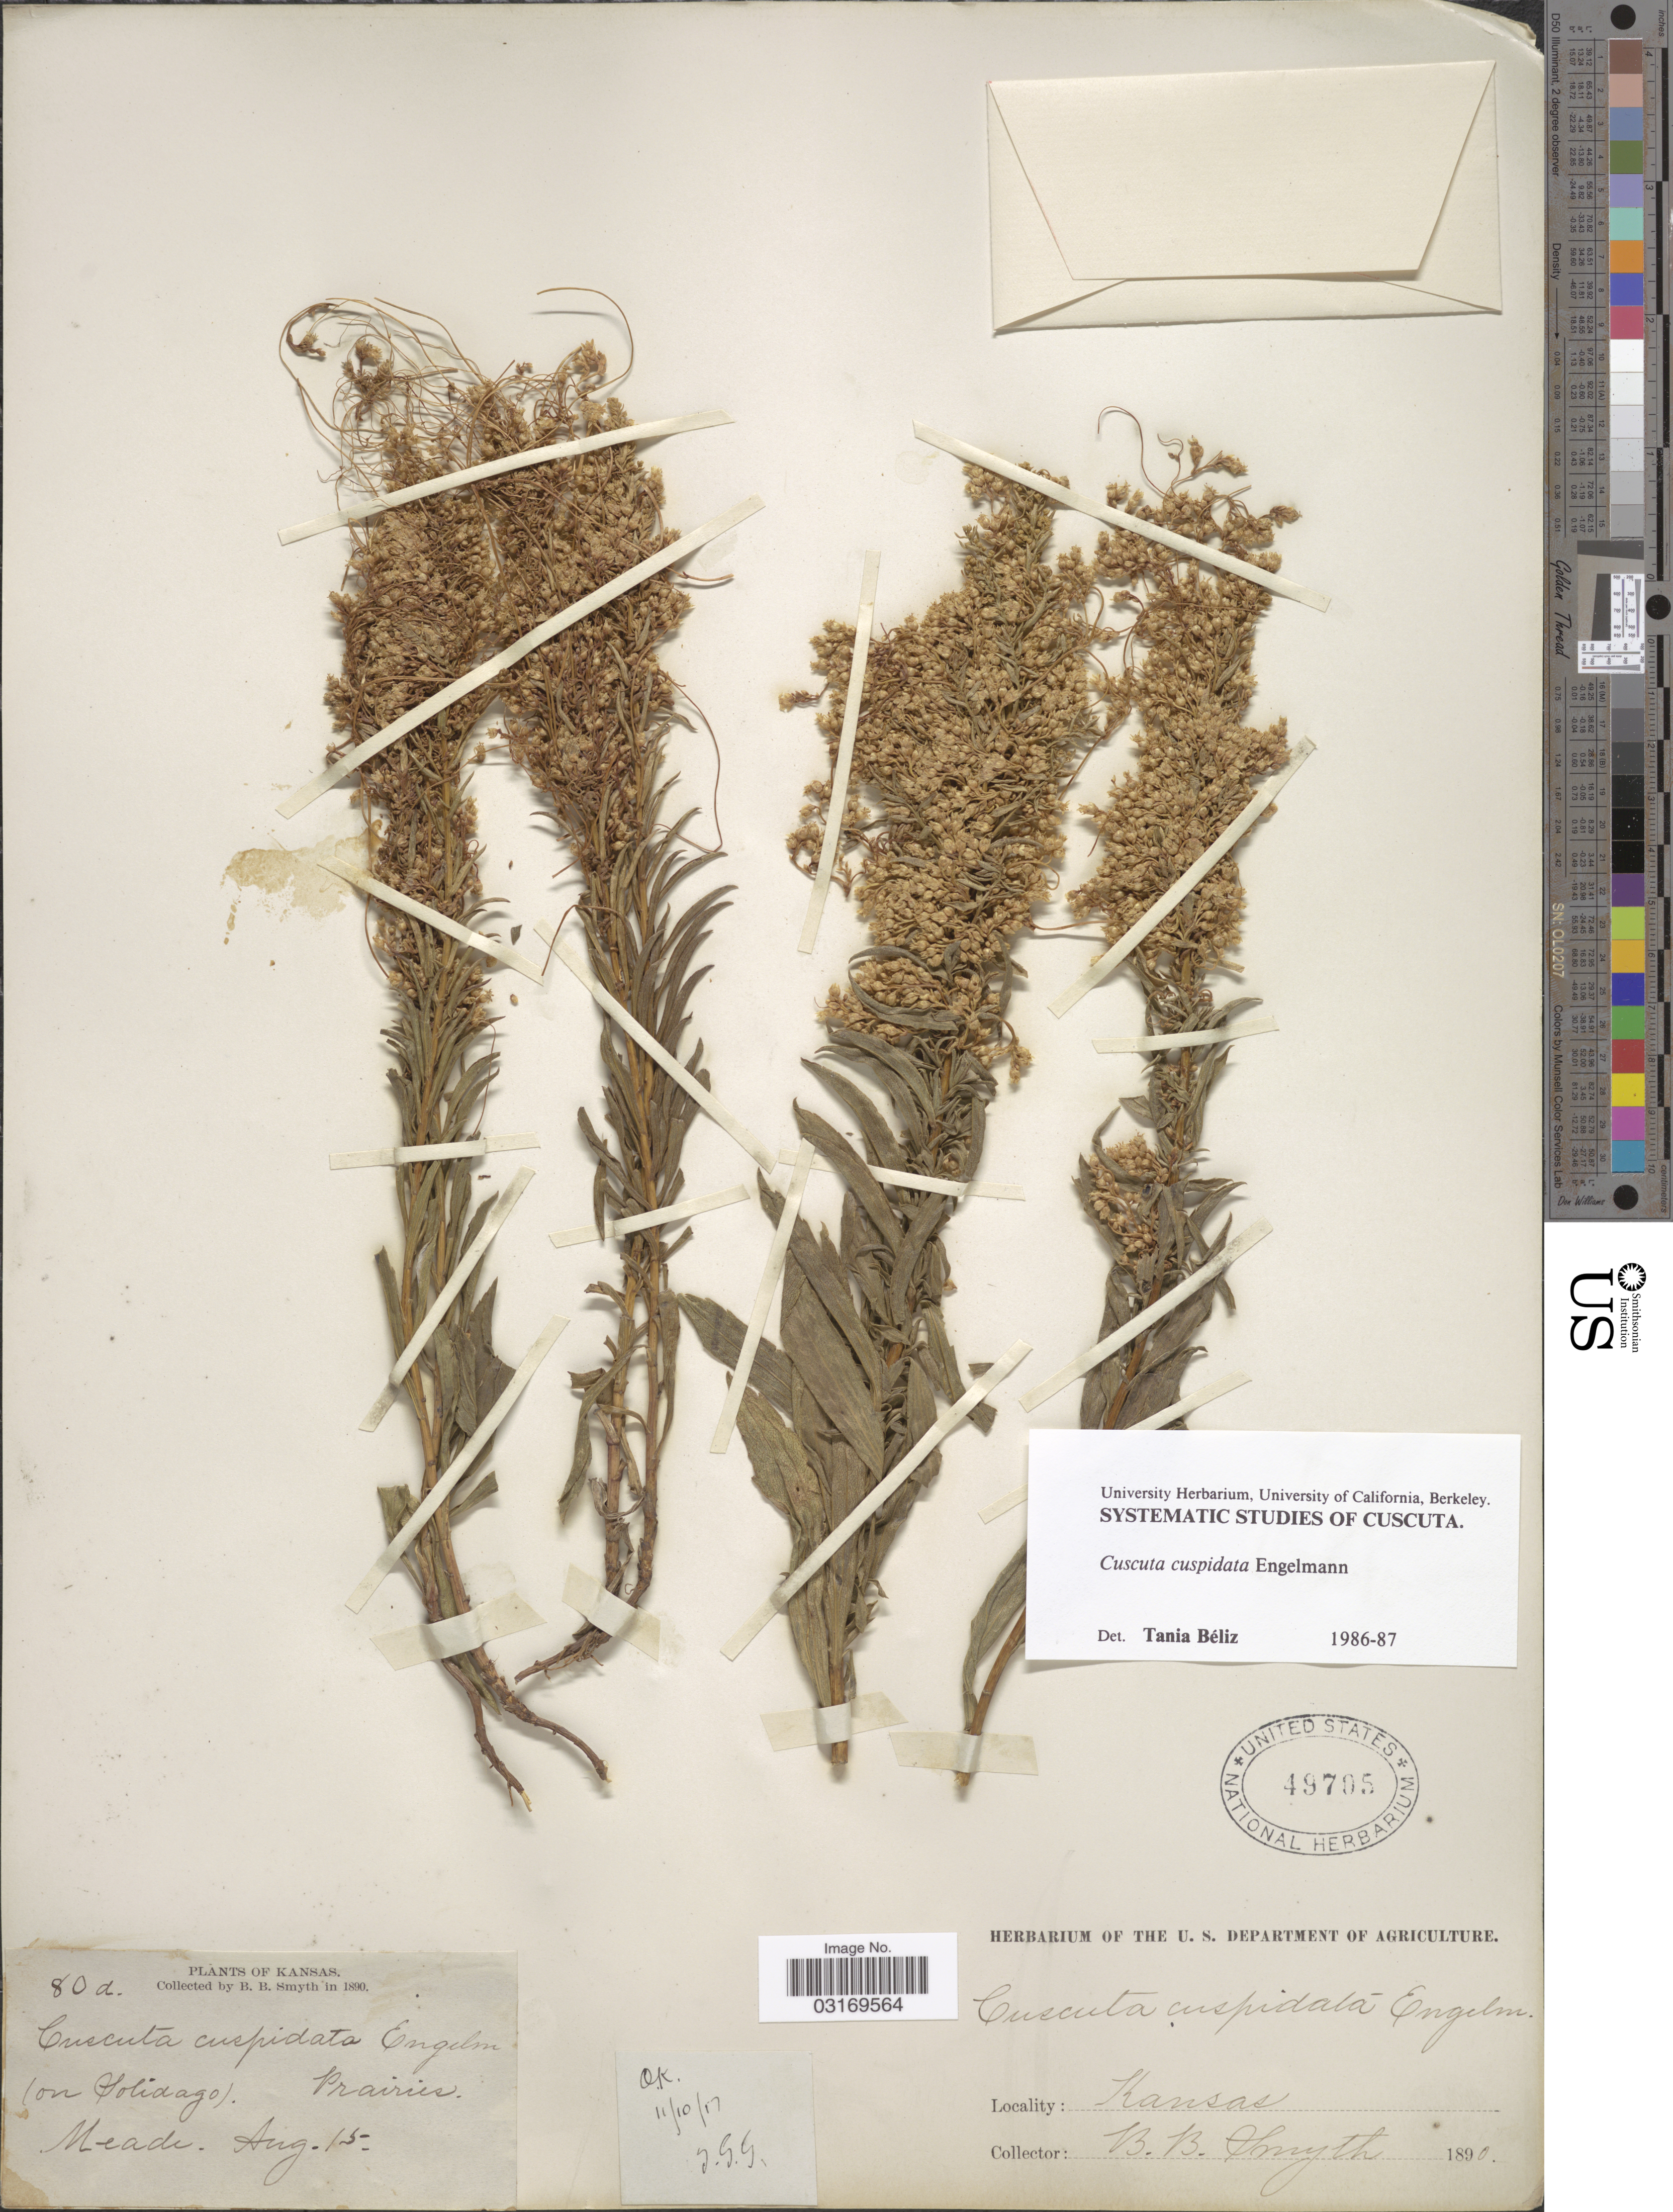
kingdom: Plantae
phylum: Tracheophyta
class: Magnoliopsida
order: Solanales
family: Convolvulaceae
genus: Cuscuta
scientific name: Cuscuta cuspidata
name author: Engelm.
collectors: B. Smyth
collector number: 80a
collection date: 1890-08-15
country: United States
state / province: Kansas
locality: Prairies. Meade.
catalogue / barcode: US 49705